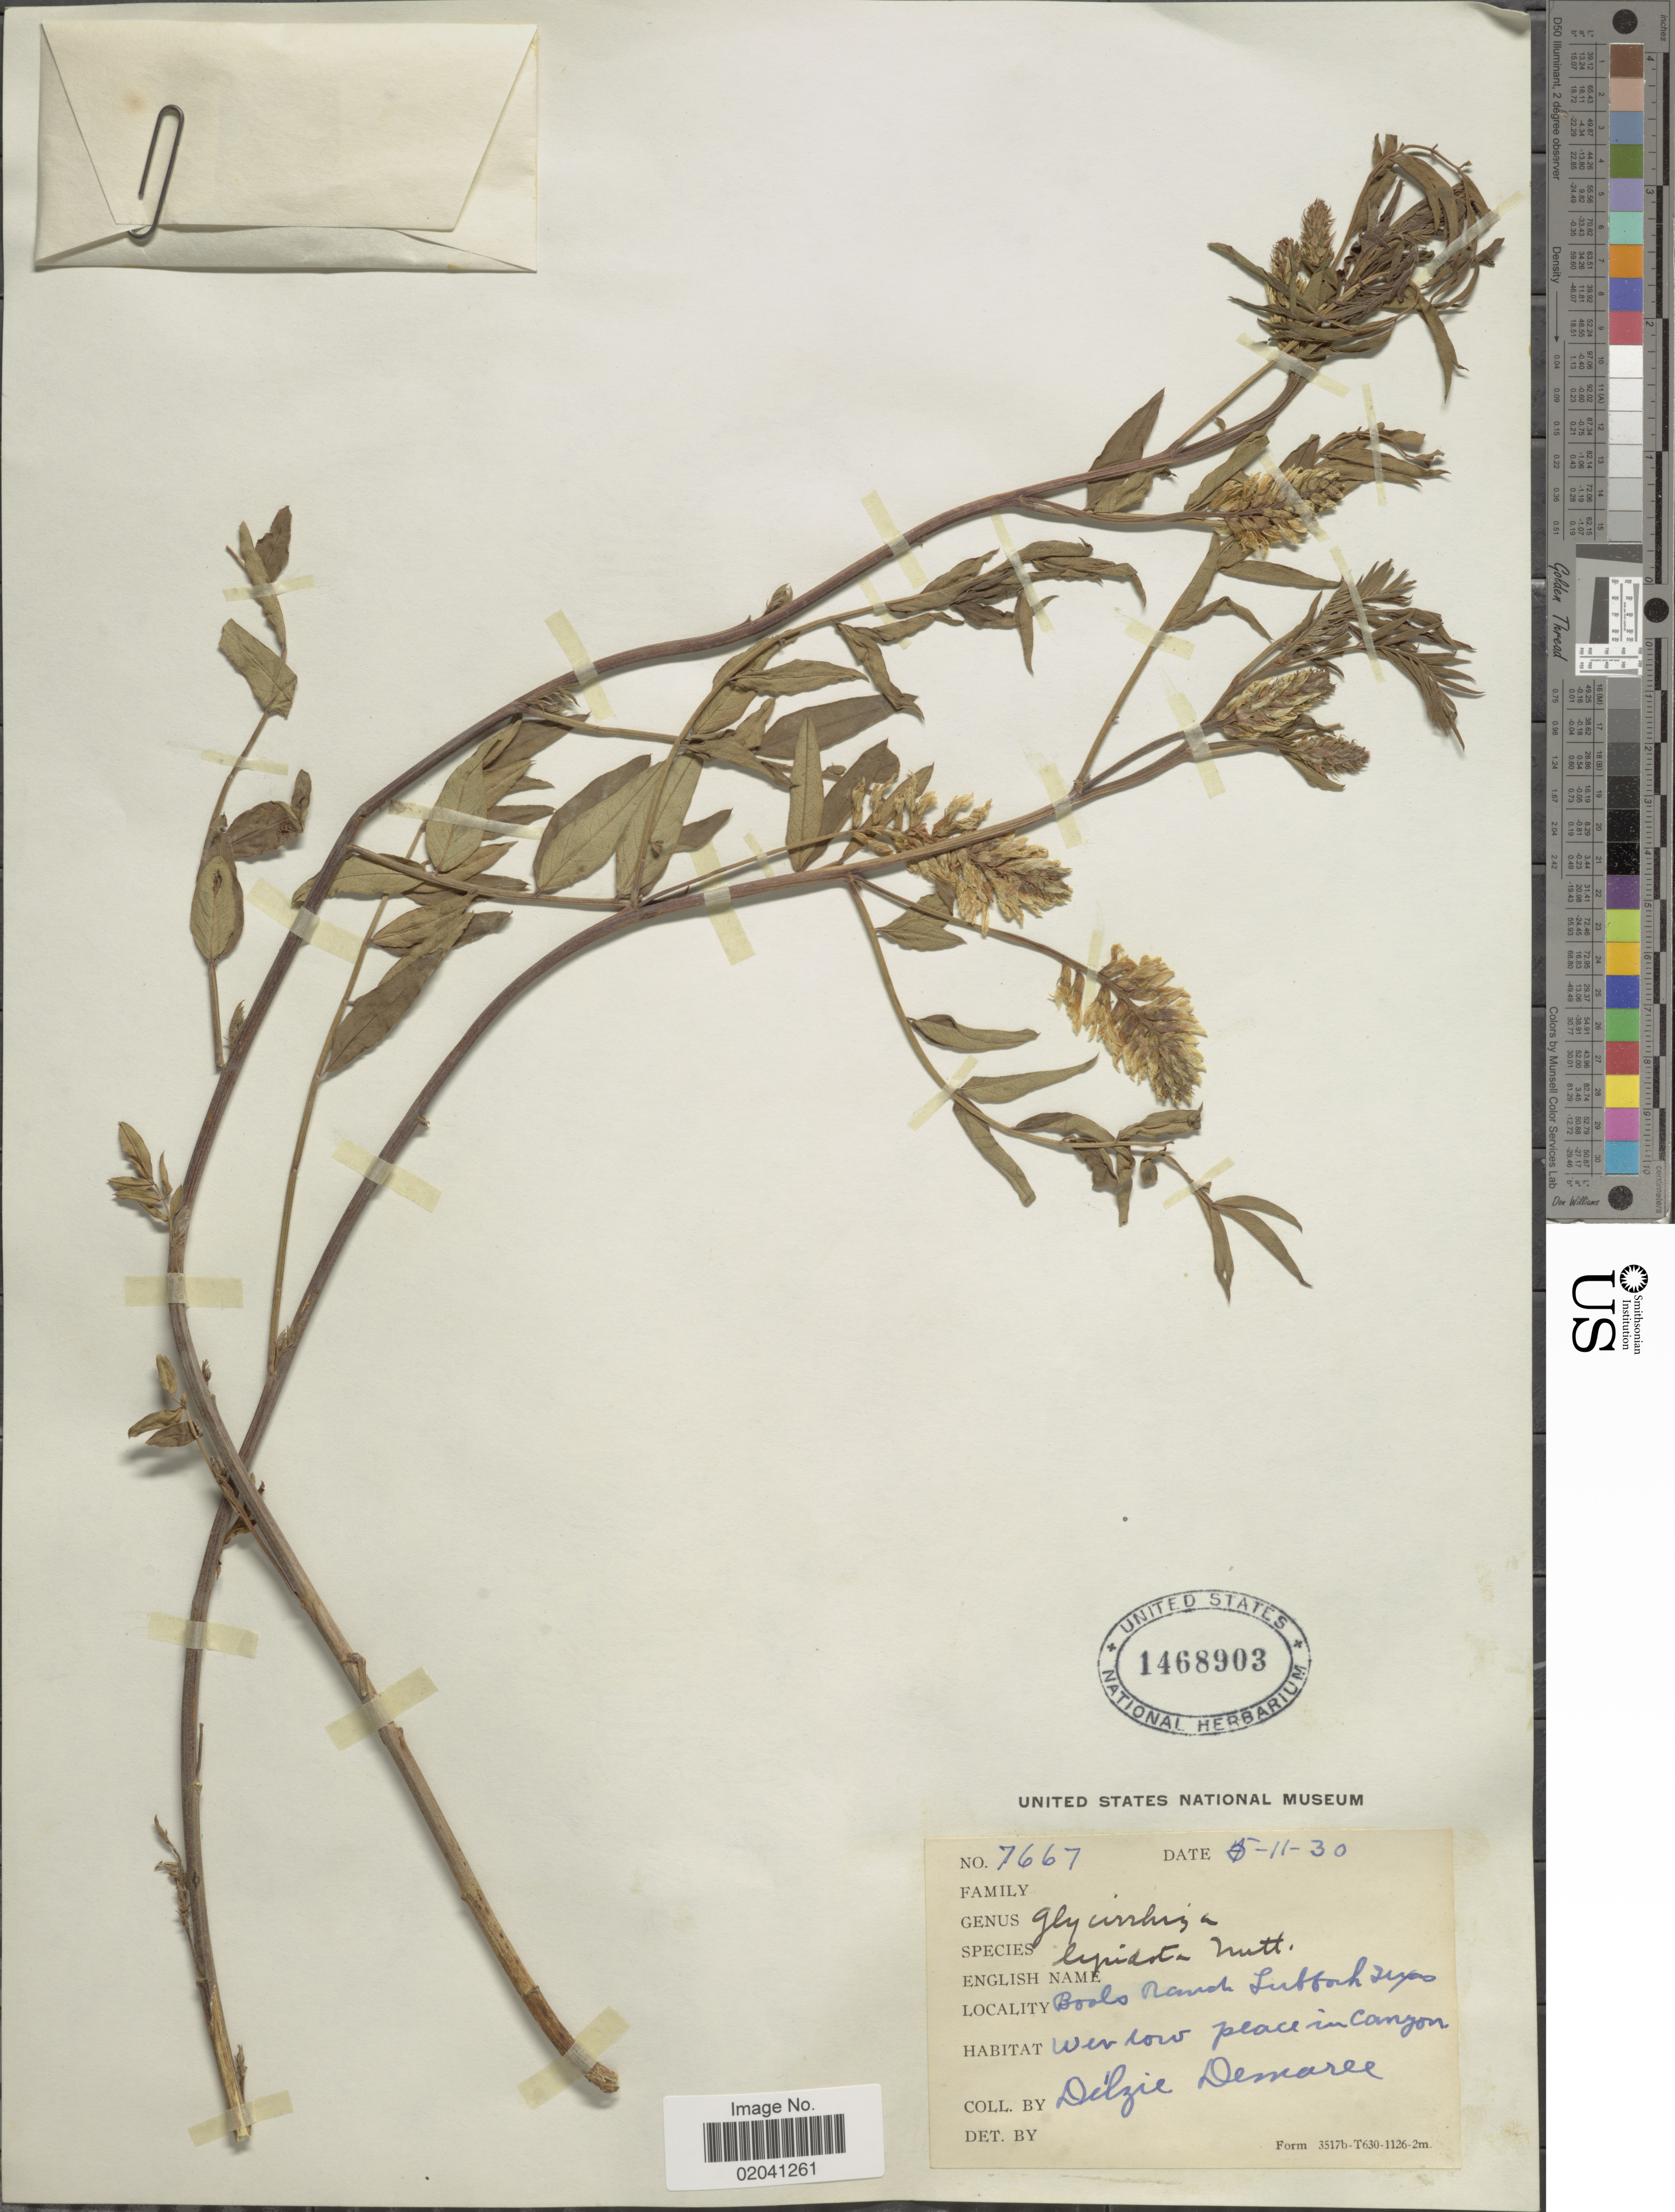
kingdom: Plantae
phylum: Tracheophyta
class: Magnoliopsida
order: Fabales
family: Fabaceae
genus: Glycyrrhiza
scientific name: Glycyrrhiza lepidota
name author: Pursh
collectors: D. Demaree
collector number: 7667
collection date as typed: Transcribed d/m/y: 11/5/30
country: United States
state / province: Texas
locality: Boals Ranch Lubbock Texas.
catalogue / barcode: US 1468903